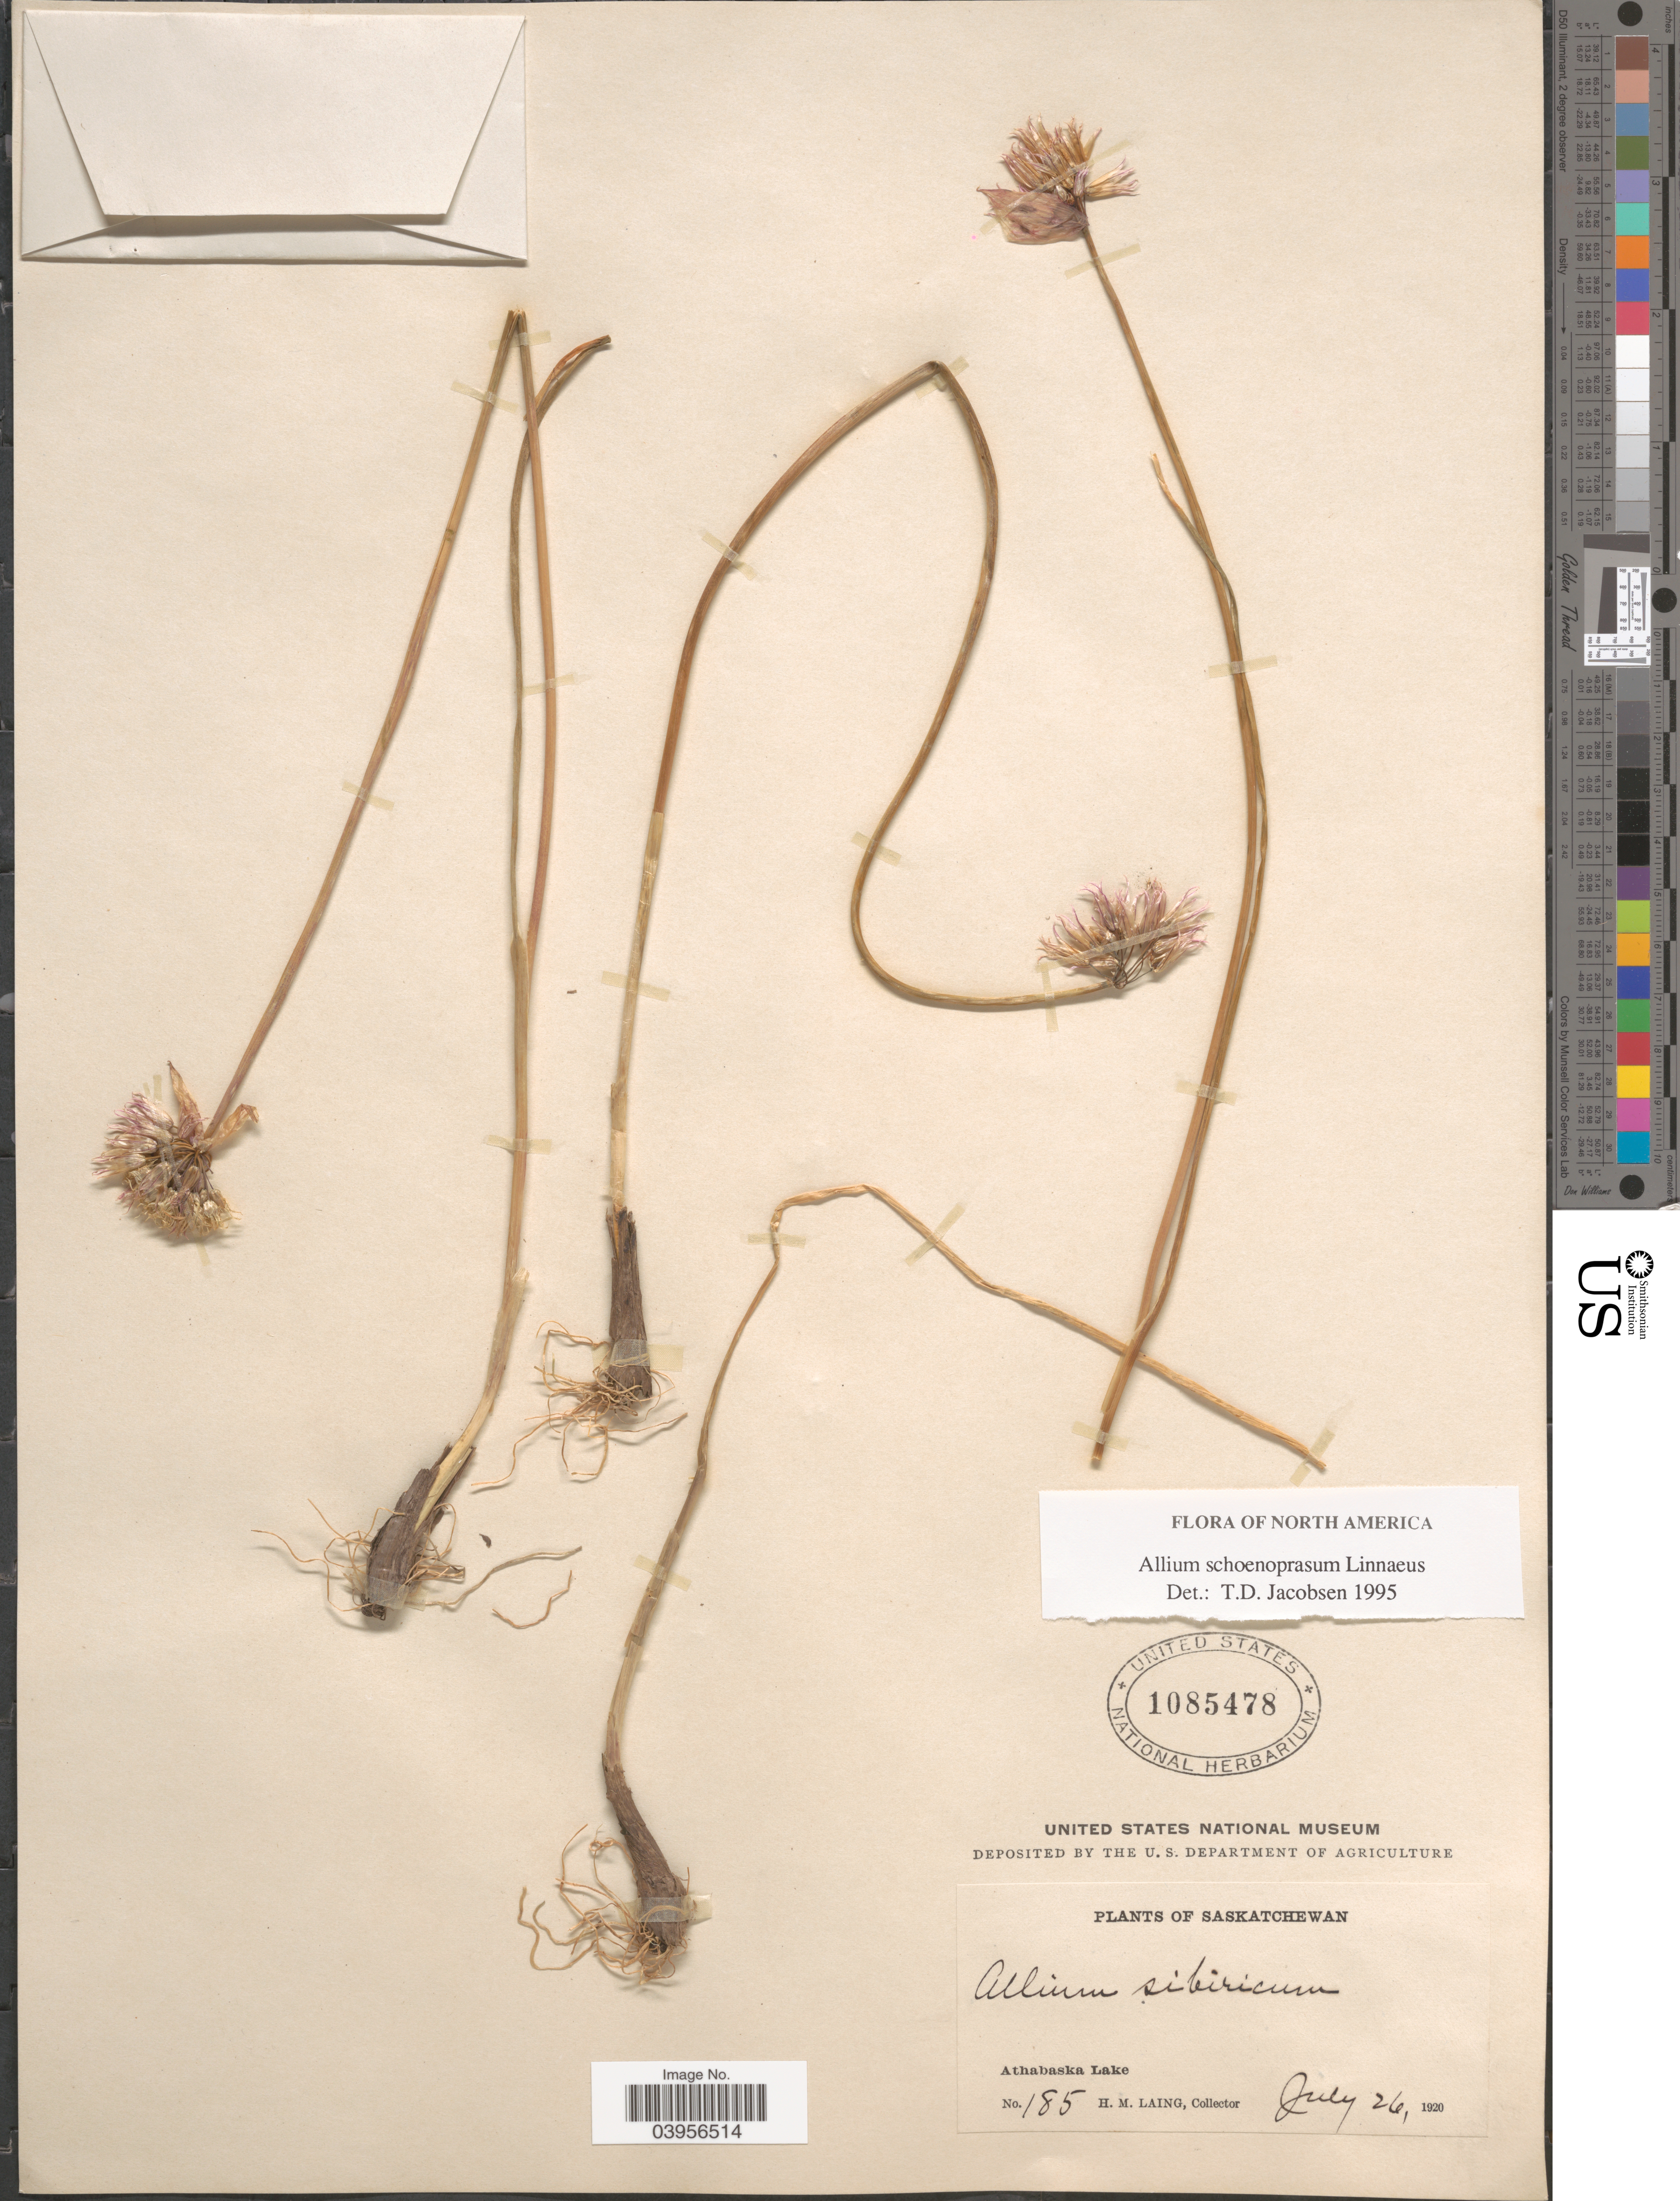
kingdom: Plantae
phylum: Tracheophyta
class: Liliopsida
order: Asparagales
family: Amaryllidaceae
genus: Allium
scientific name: Allium schoenoprasum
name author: L.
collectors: H. Laing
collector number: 185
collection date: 1920-07-26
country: Canada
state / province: Saskatchewan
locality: Athabaska Lake.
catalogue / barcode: US 1085478